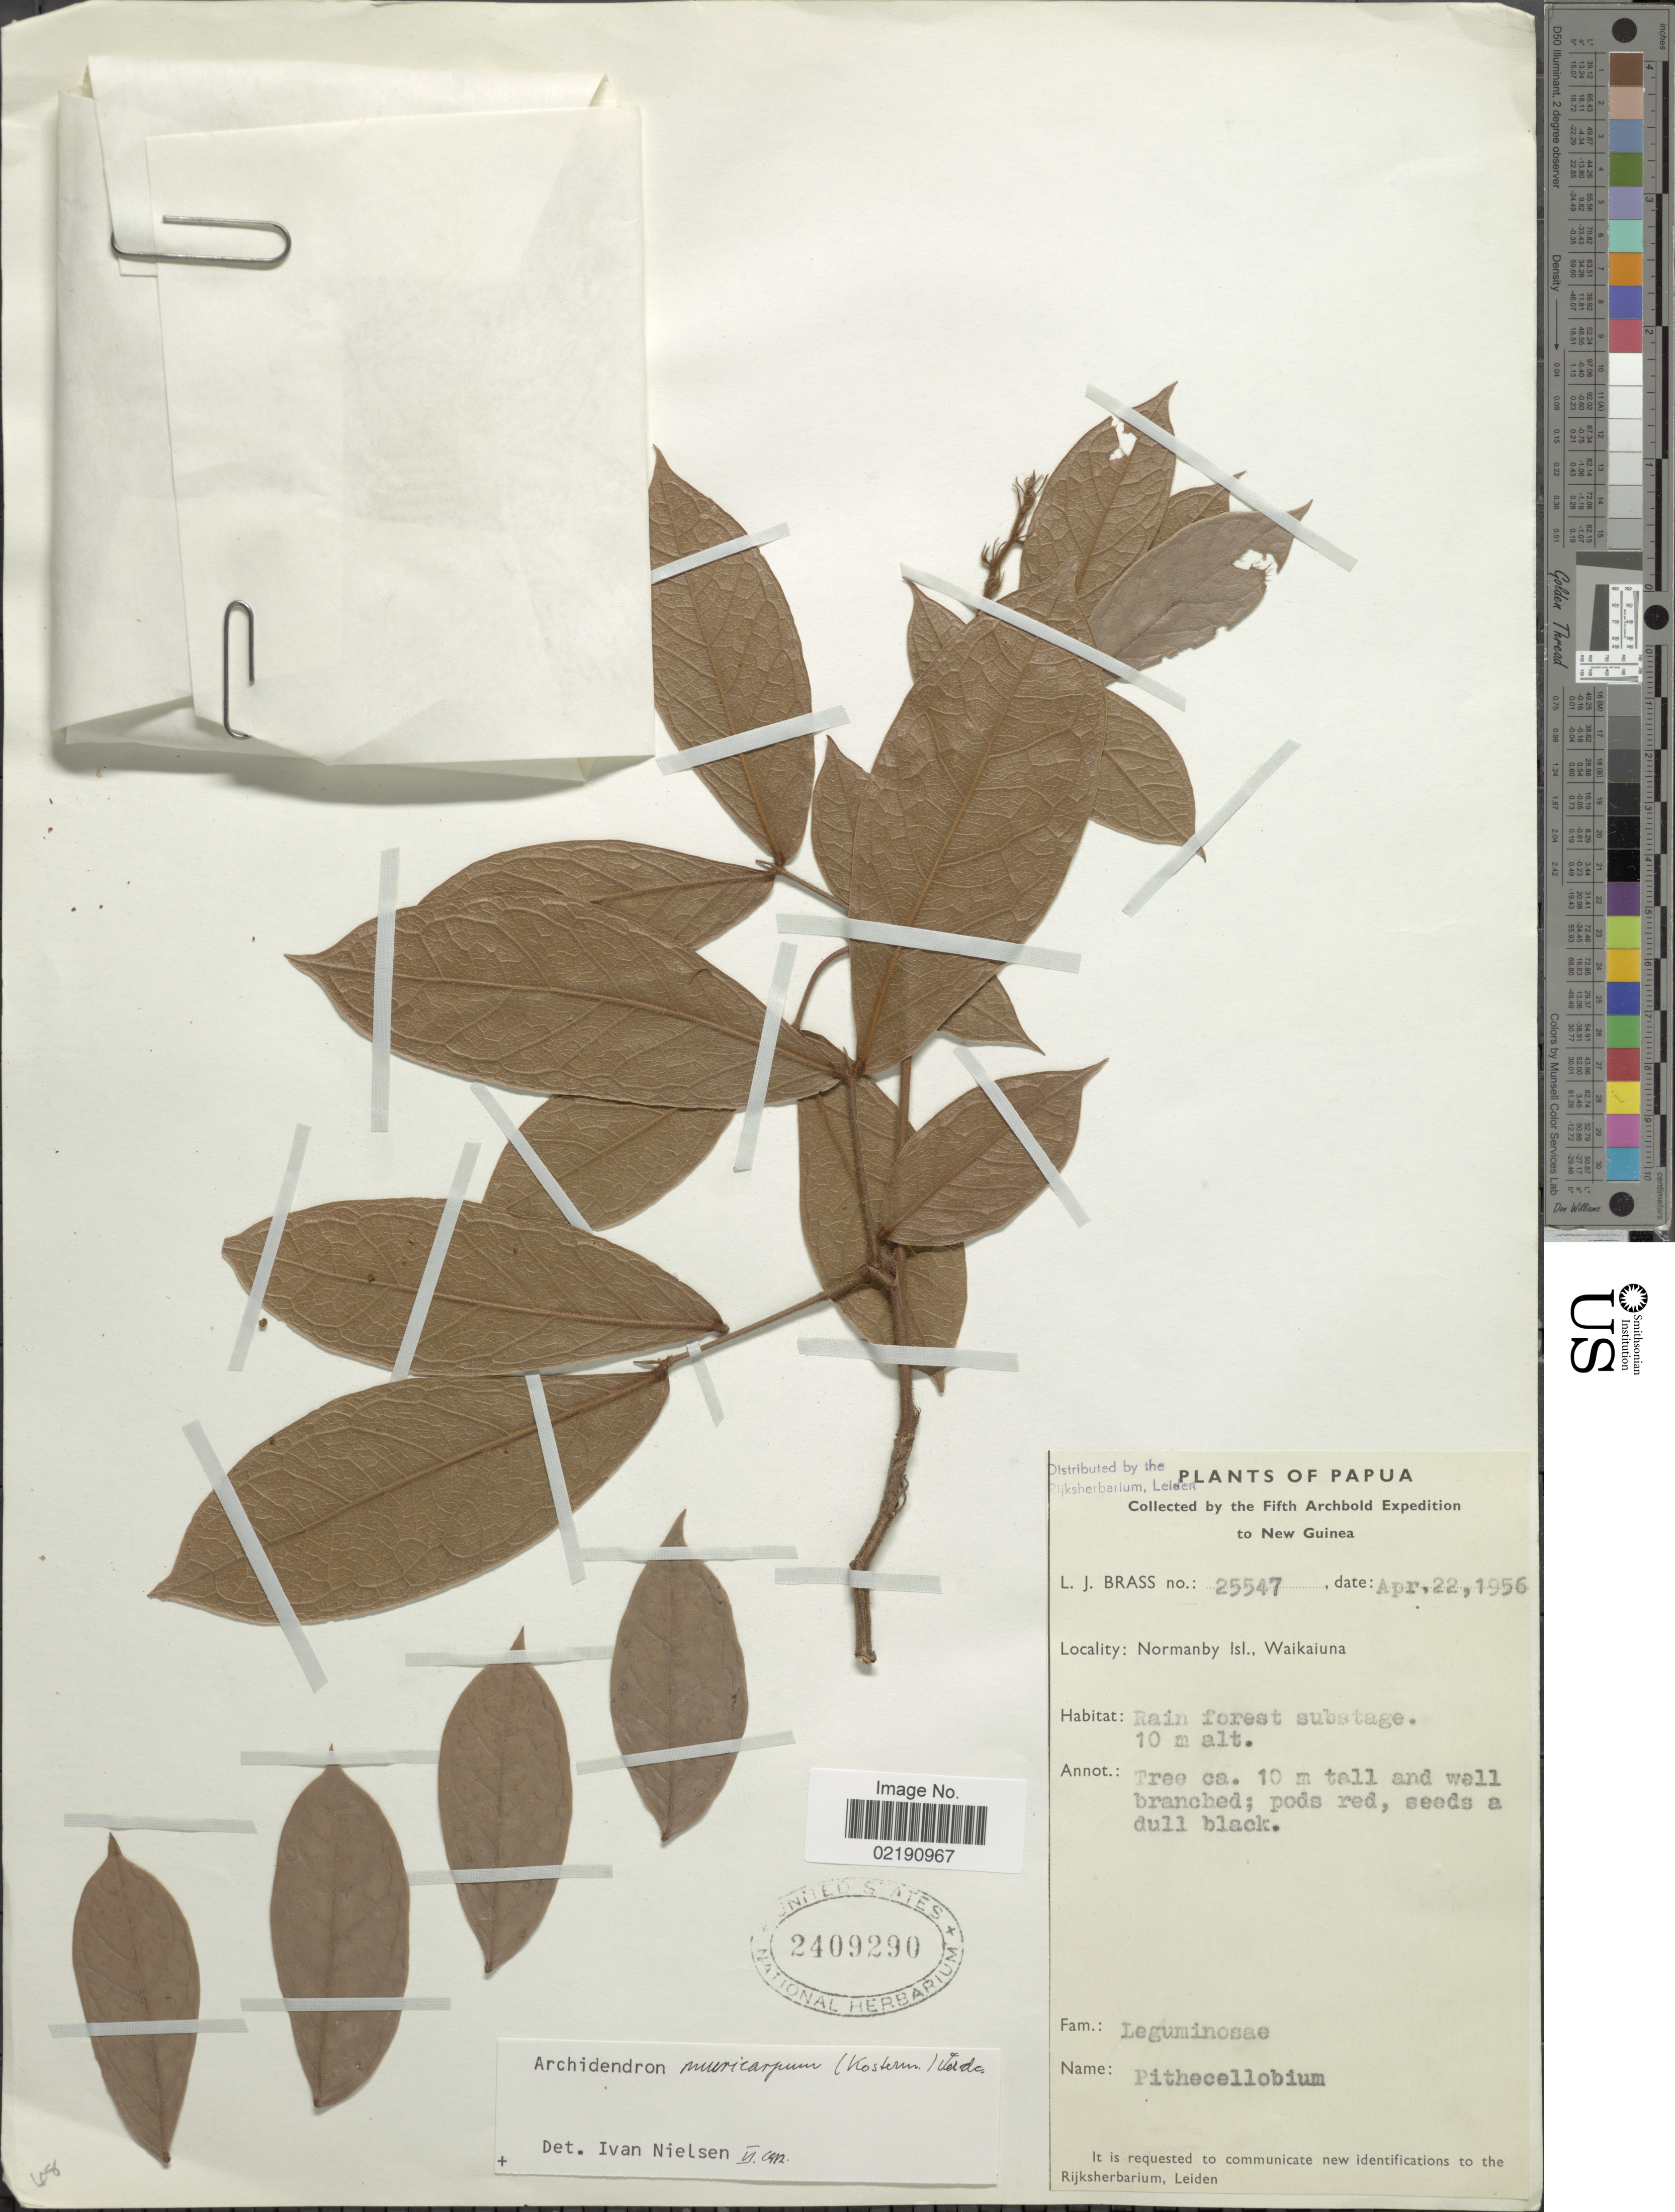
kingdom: Plantae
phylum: Tracheophyta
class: Magnoliopsida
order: Fabales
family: Fabaceae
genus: Archidendron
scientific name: Archidendron microcarpum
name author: (Benth.) I.C. Nielsen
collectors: L. J. Brass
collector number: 25547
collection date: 1956-04-22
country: Indonesia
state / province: Papua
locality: Rain forest substage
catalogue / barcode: US 2409290